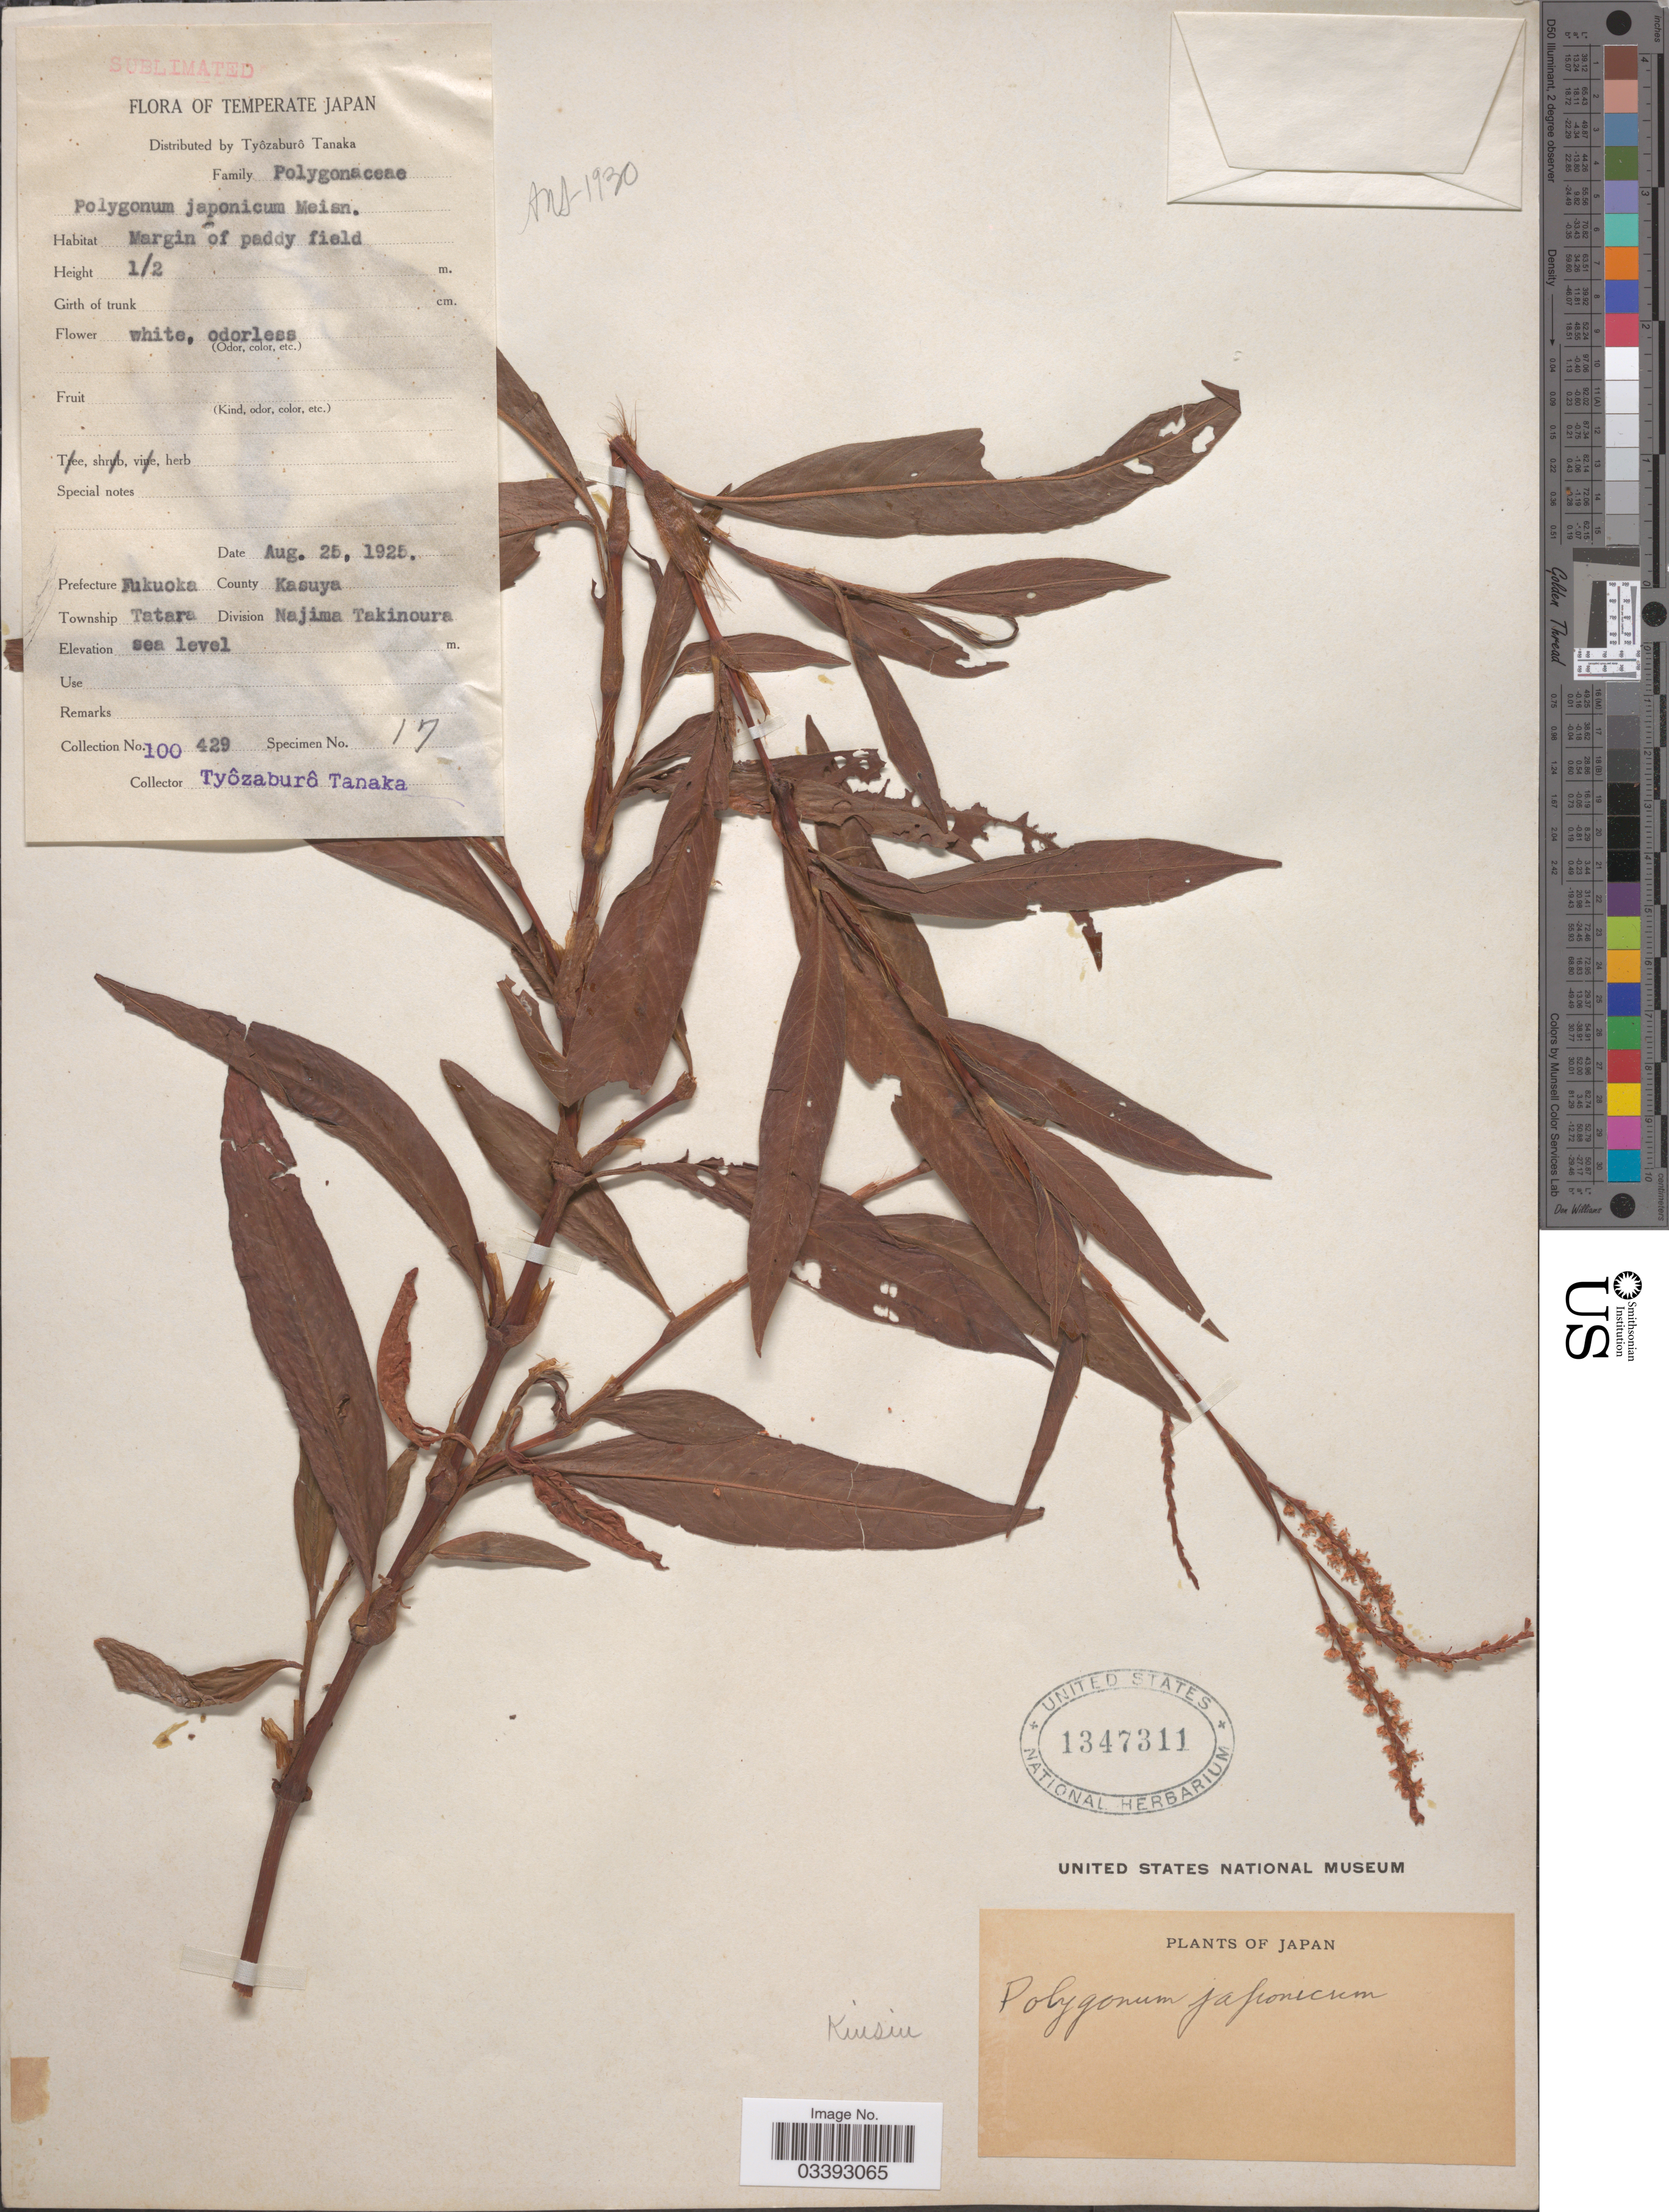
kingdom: Plantae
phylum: Tracheophyta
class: Magnoliopsida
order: Caryophyllales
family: Polygonaceae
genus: Polygonum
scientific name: Polygonum japonicum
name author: Meisn.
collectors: T. Tanaka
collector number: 100/429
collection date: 1925-08-25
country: Japan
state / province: Hukuoka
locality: Temperate Japan. Prefecture Fukuoka. County Kasuya. Township Tatara. Division Najima Takinoura.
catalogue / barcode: US 1347311